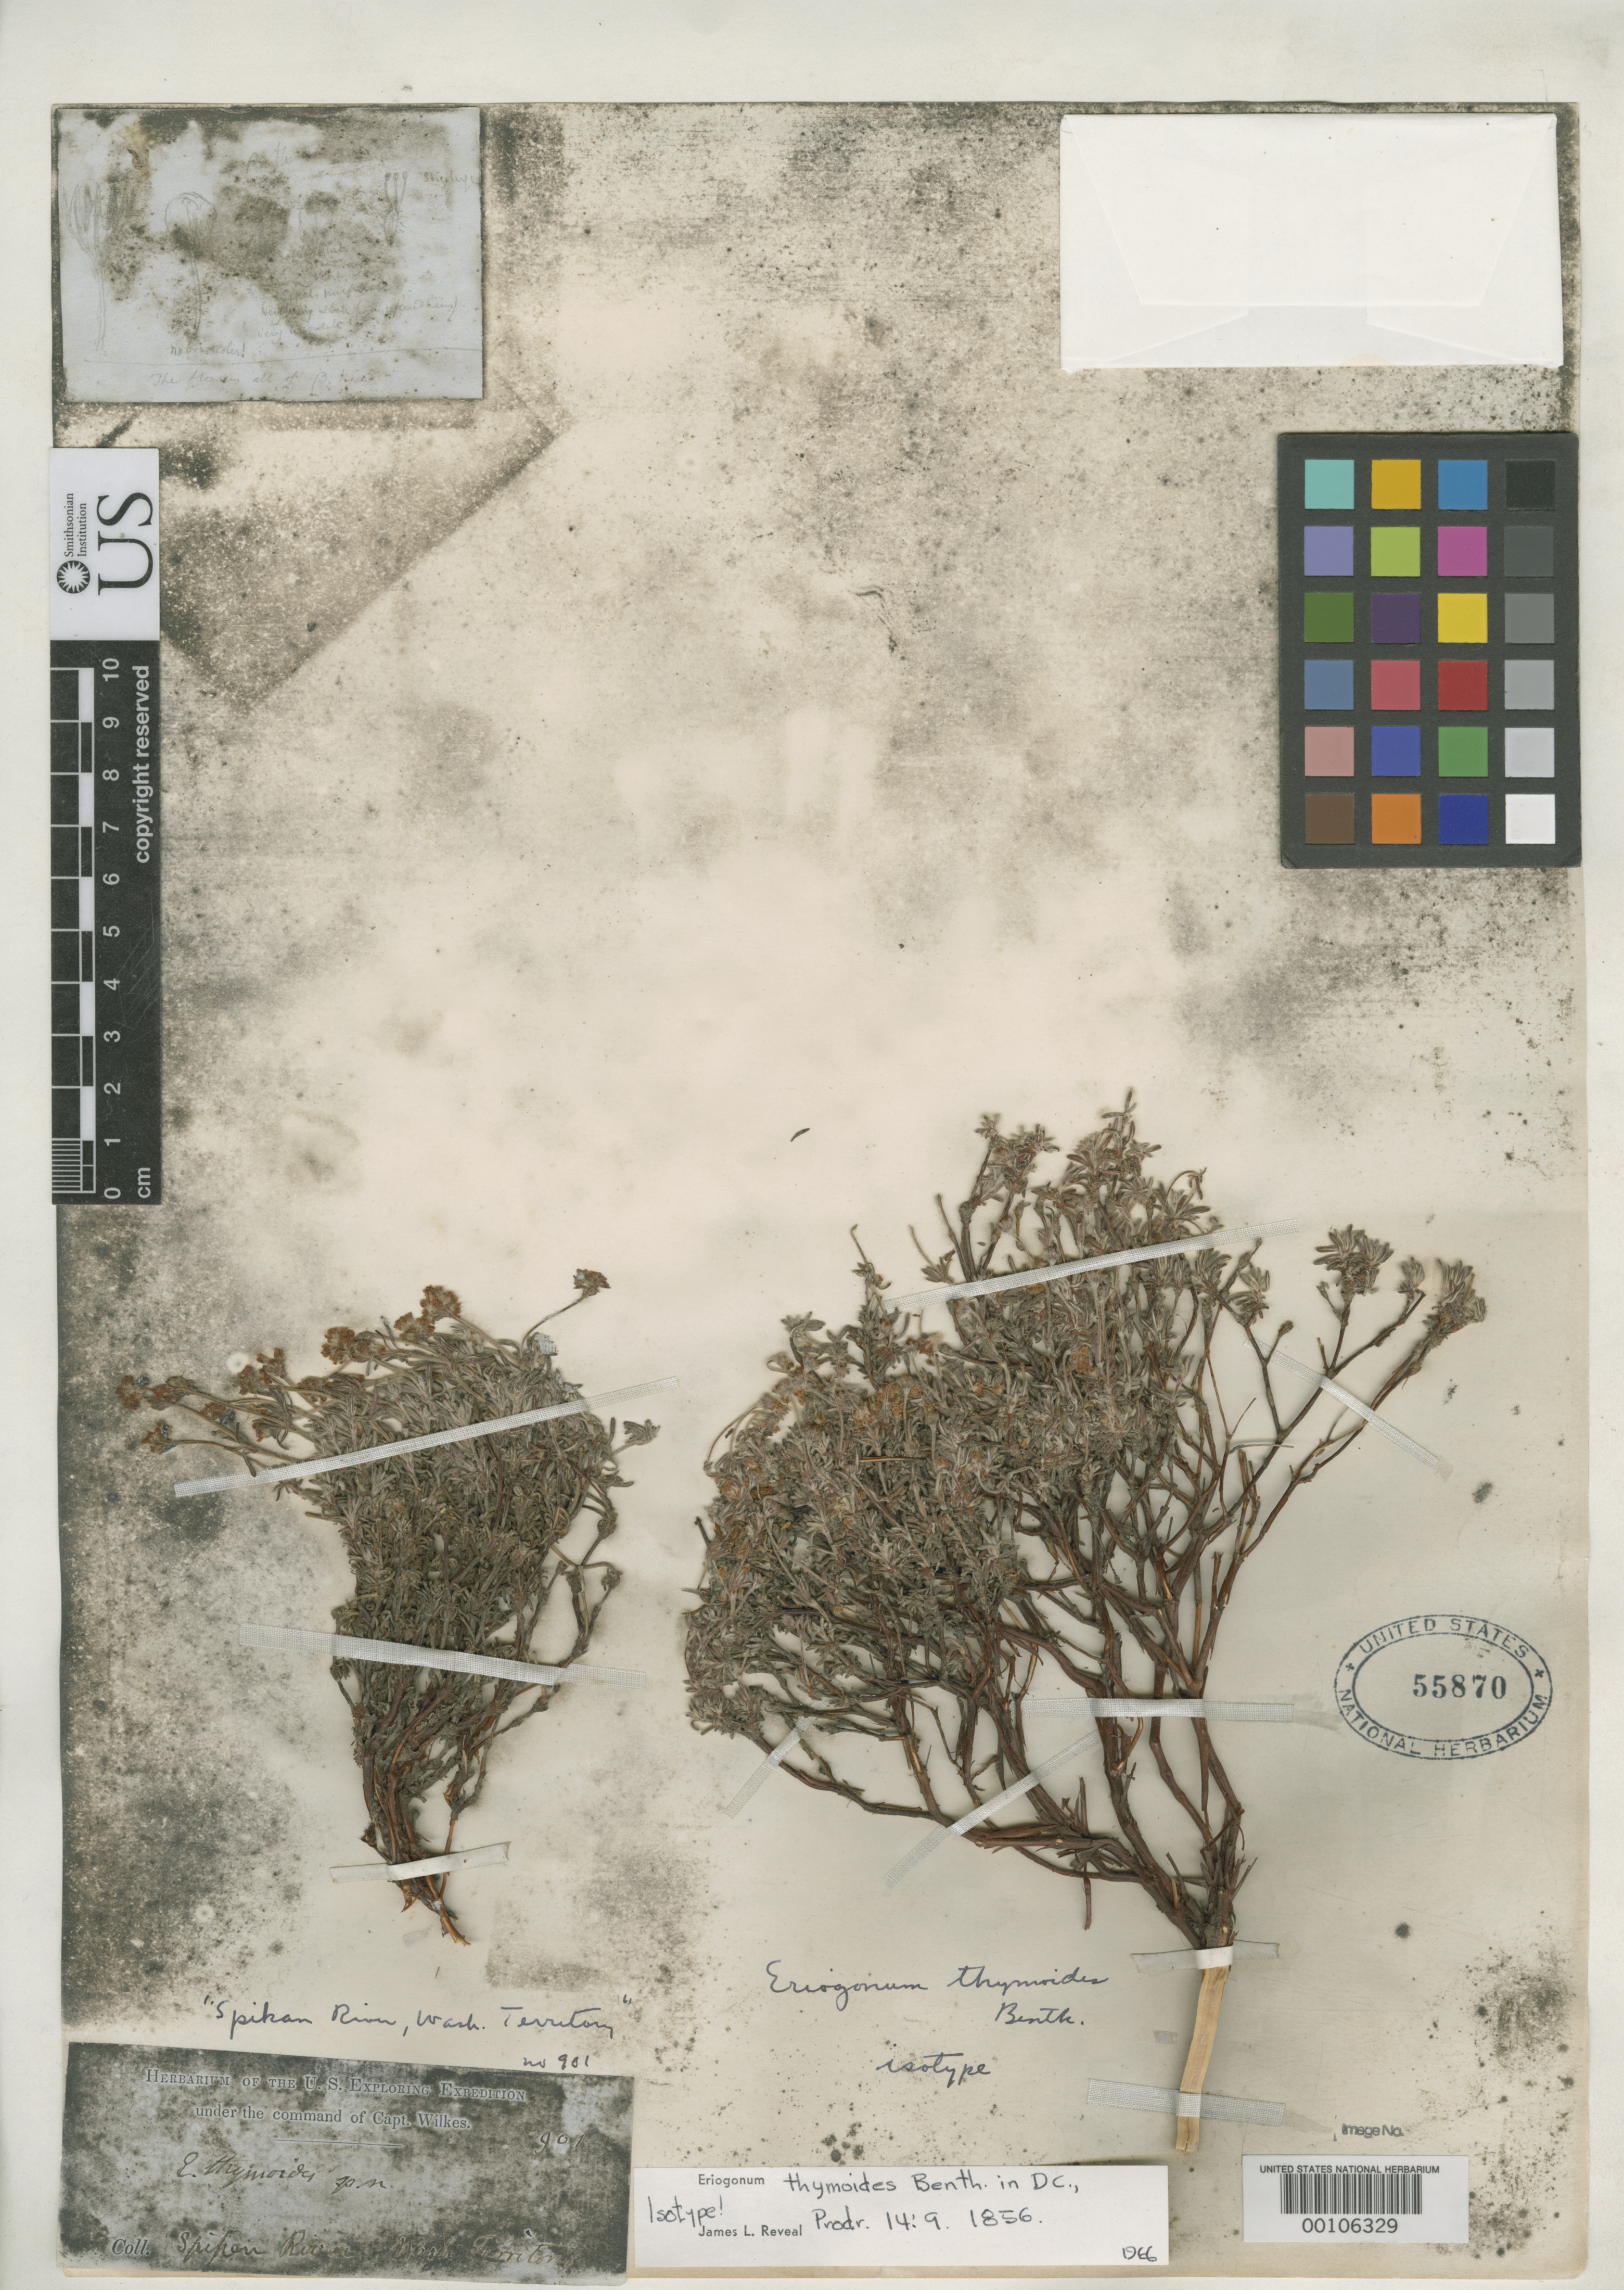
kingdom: Plantae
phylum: Tracheophyta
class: Magnoliopsida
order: Caryophyllales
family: Polygonaceae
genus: Eriogonum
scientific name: Eriogonum thymoides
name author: Benth. in DC.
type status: Isotype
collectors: W. D. Brackenridge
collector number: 901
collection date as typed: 21 Jun 1841 or 22 Jun 1841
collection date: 1841-06-21 or 1841-06-22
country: United States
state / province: Washington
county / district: Lincoln / Stevens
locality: Along Spakane river, near corner of Spokane.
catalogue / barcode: US 55870